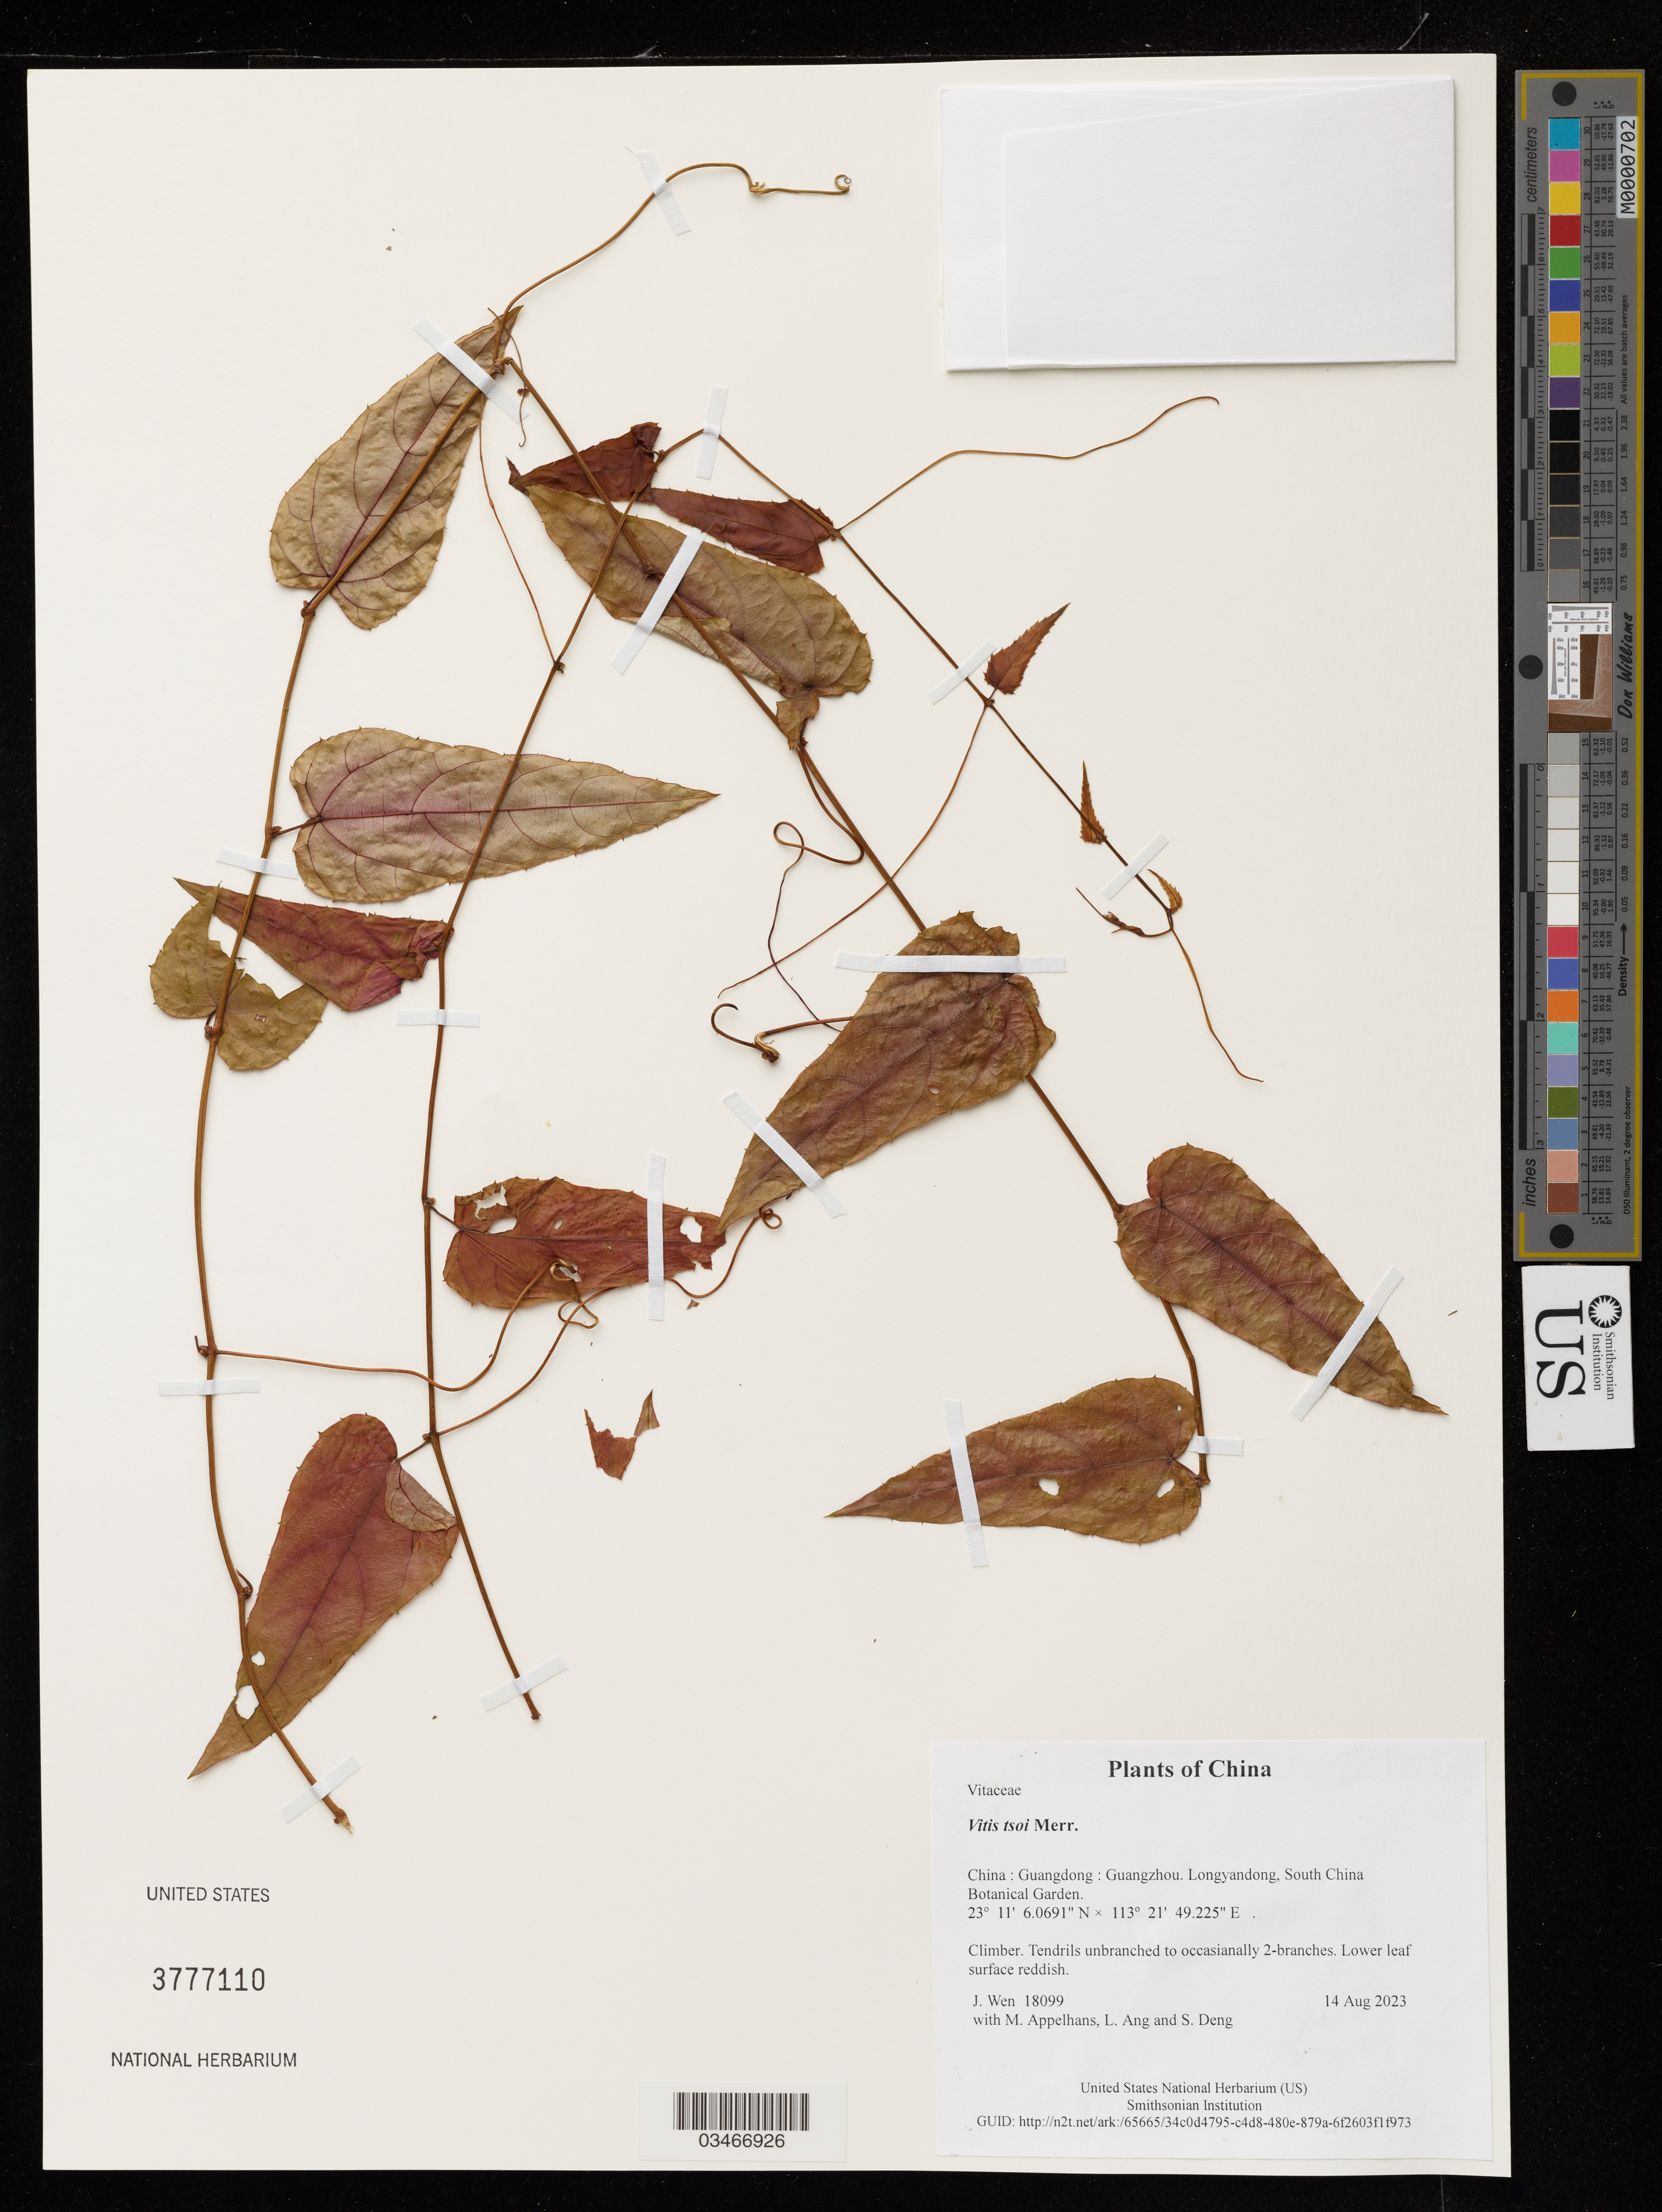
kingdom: Plantae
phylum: Tracheophyta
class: Magnoliopsida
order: Vitales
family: Vitaceae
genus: Vitis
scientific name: Vitis tsoi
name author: Merr.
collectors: J. Wen, M. Appelhans, L. Ang & S. Deng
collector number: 18099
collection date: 2023-08-14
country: China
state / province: Guangdong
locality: Guangzhou. Longyandong, South China Botanical Garden.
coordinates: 23.18501919 N, 113.3636735 E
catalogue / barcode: US 3777110